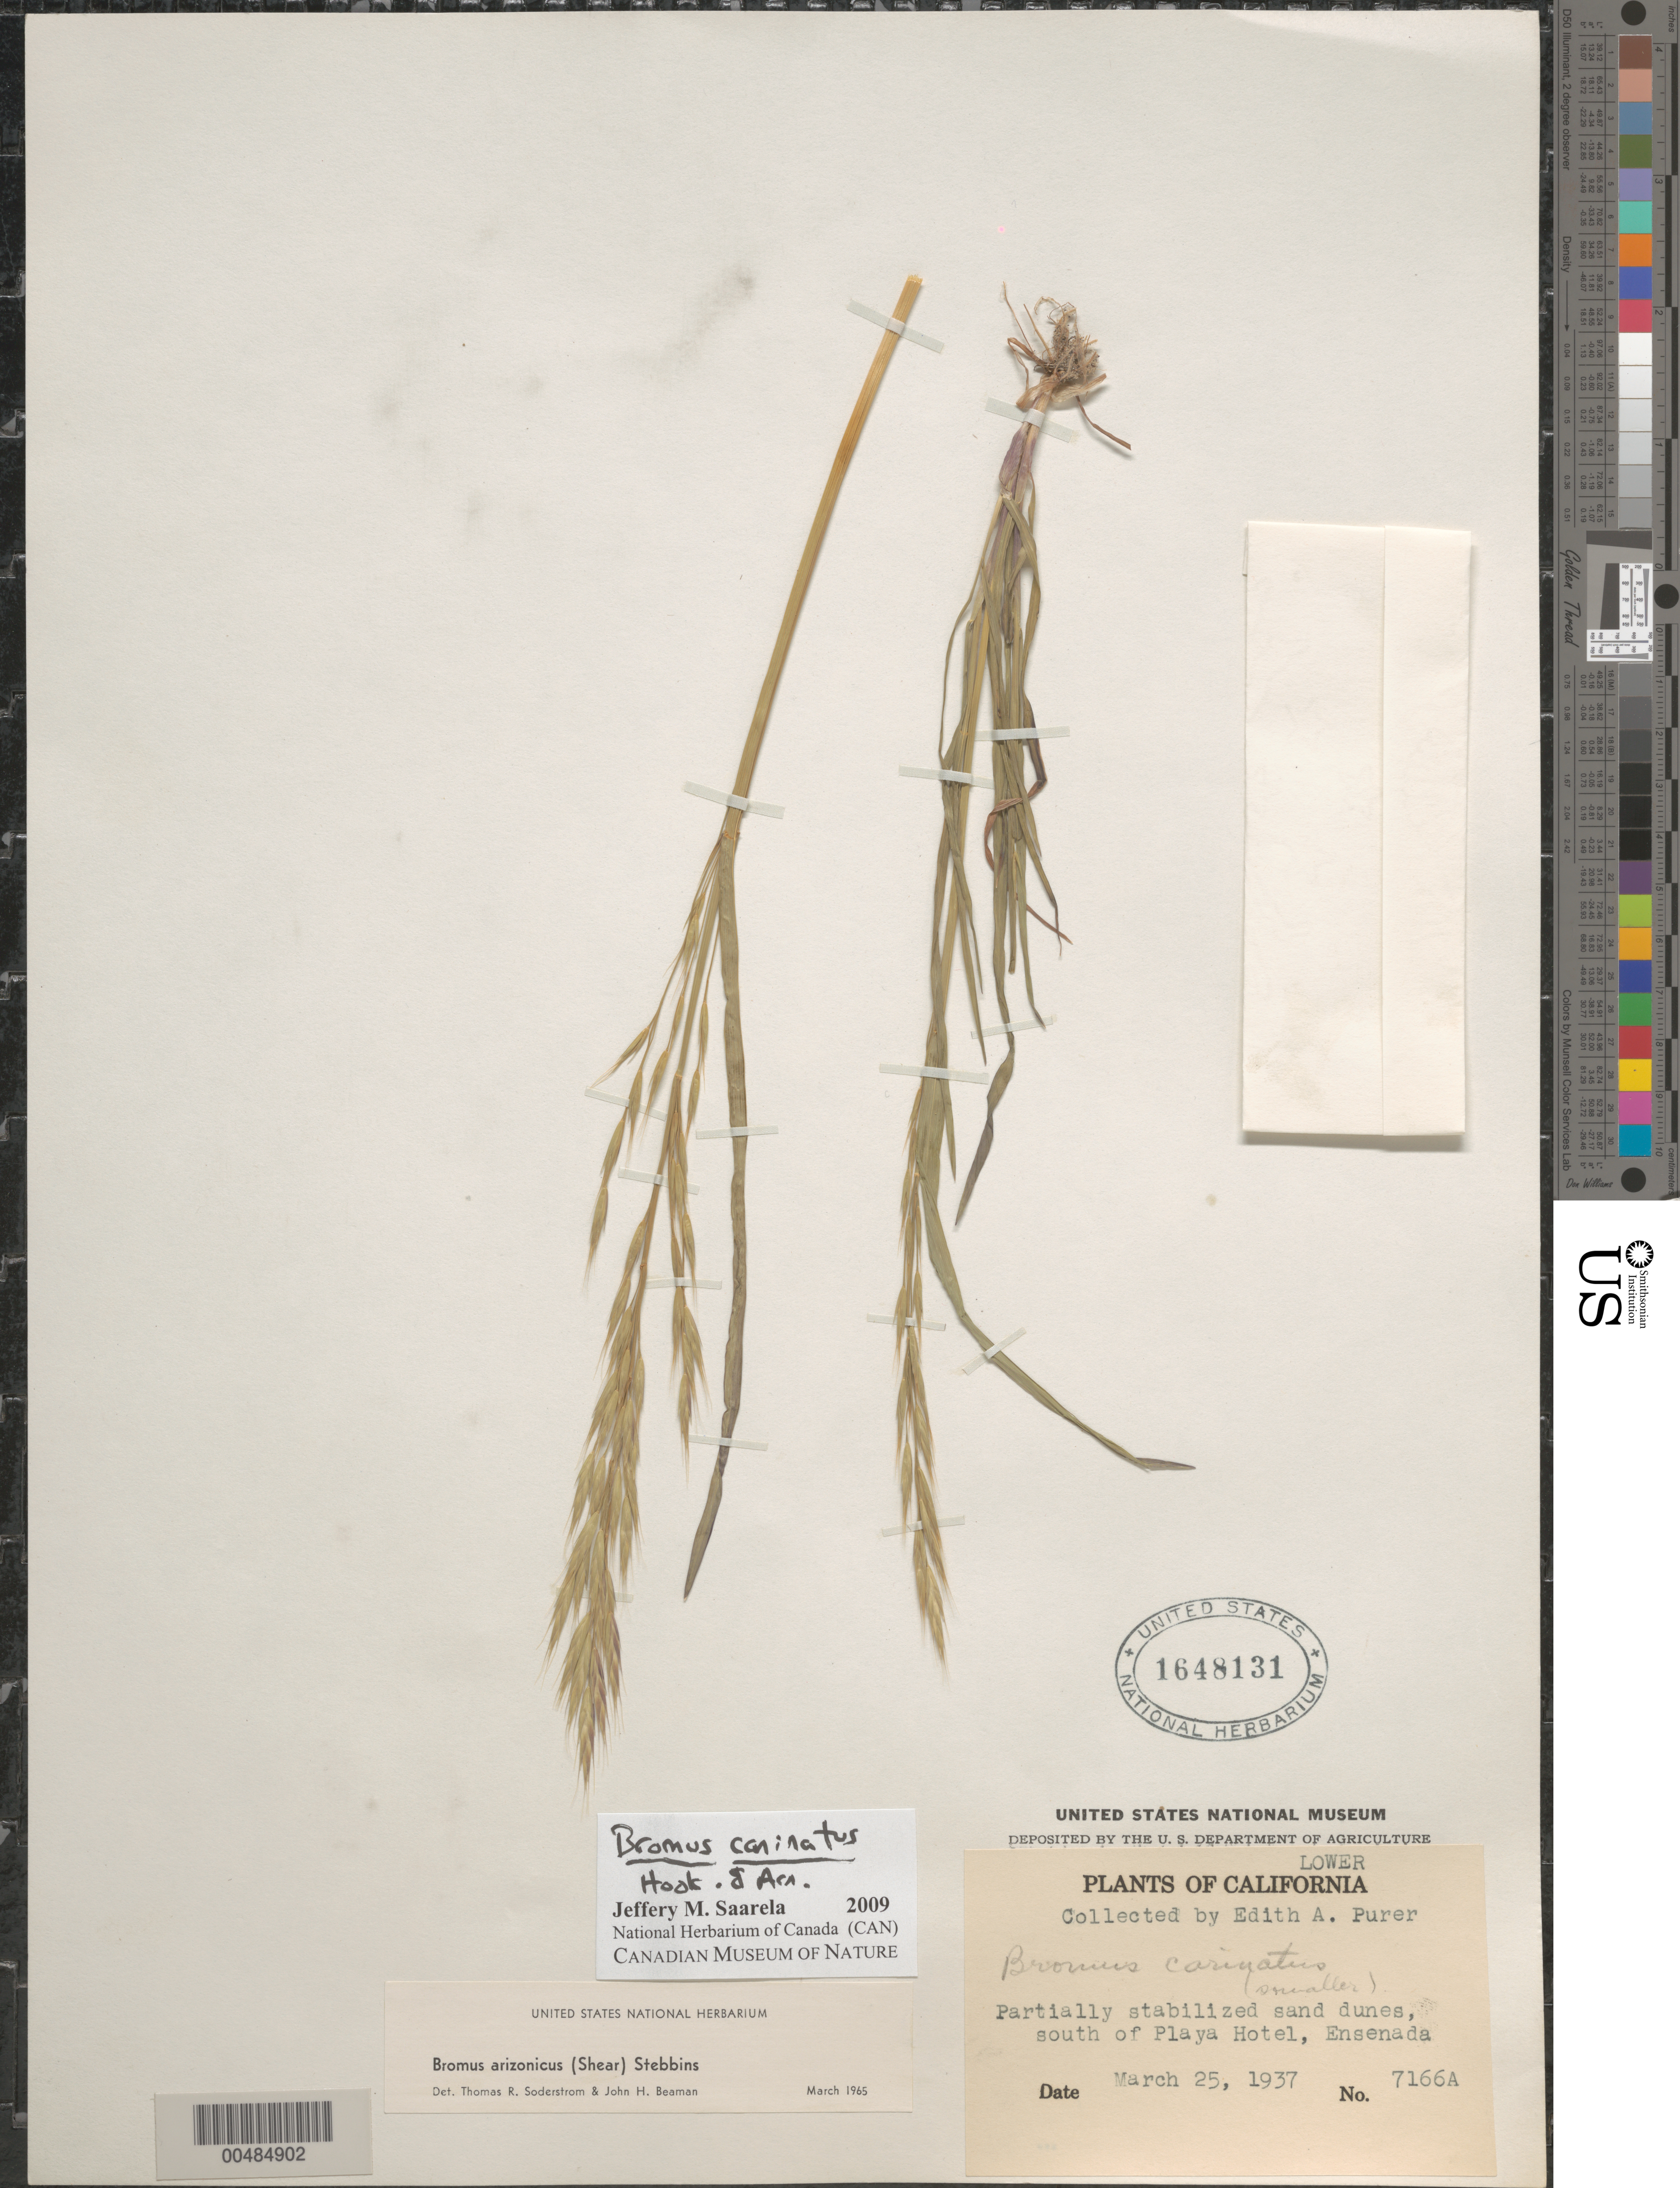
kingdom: Plantae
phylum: Tracheophyta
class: Liliopsida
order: Poales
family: Poaceae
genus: Bromus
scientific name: Bromus carinatus var. densus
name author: Shear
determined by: Soderstrom, T. R.; Beaman, J. H.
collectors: E. Purer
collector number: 7166A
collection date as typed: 25 Mar 1937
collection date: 1937-03-25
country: Mexico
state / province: Baja California Norte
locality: South of Playa Hotel, Ensenada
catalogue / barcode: US 1648131